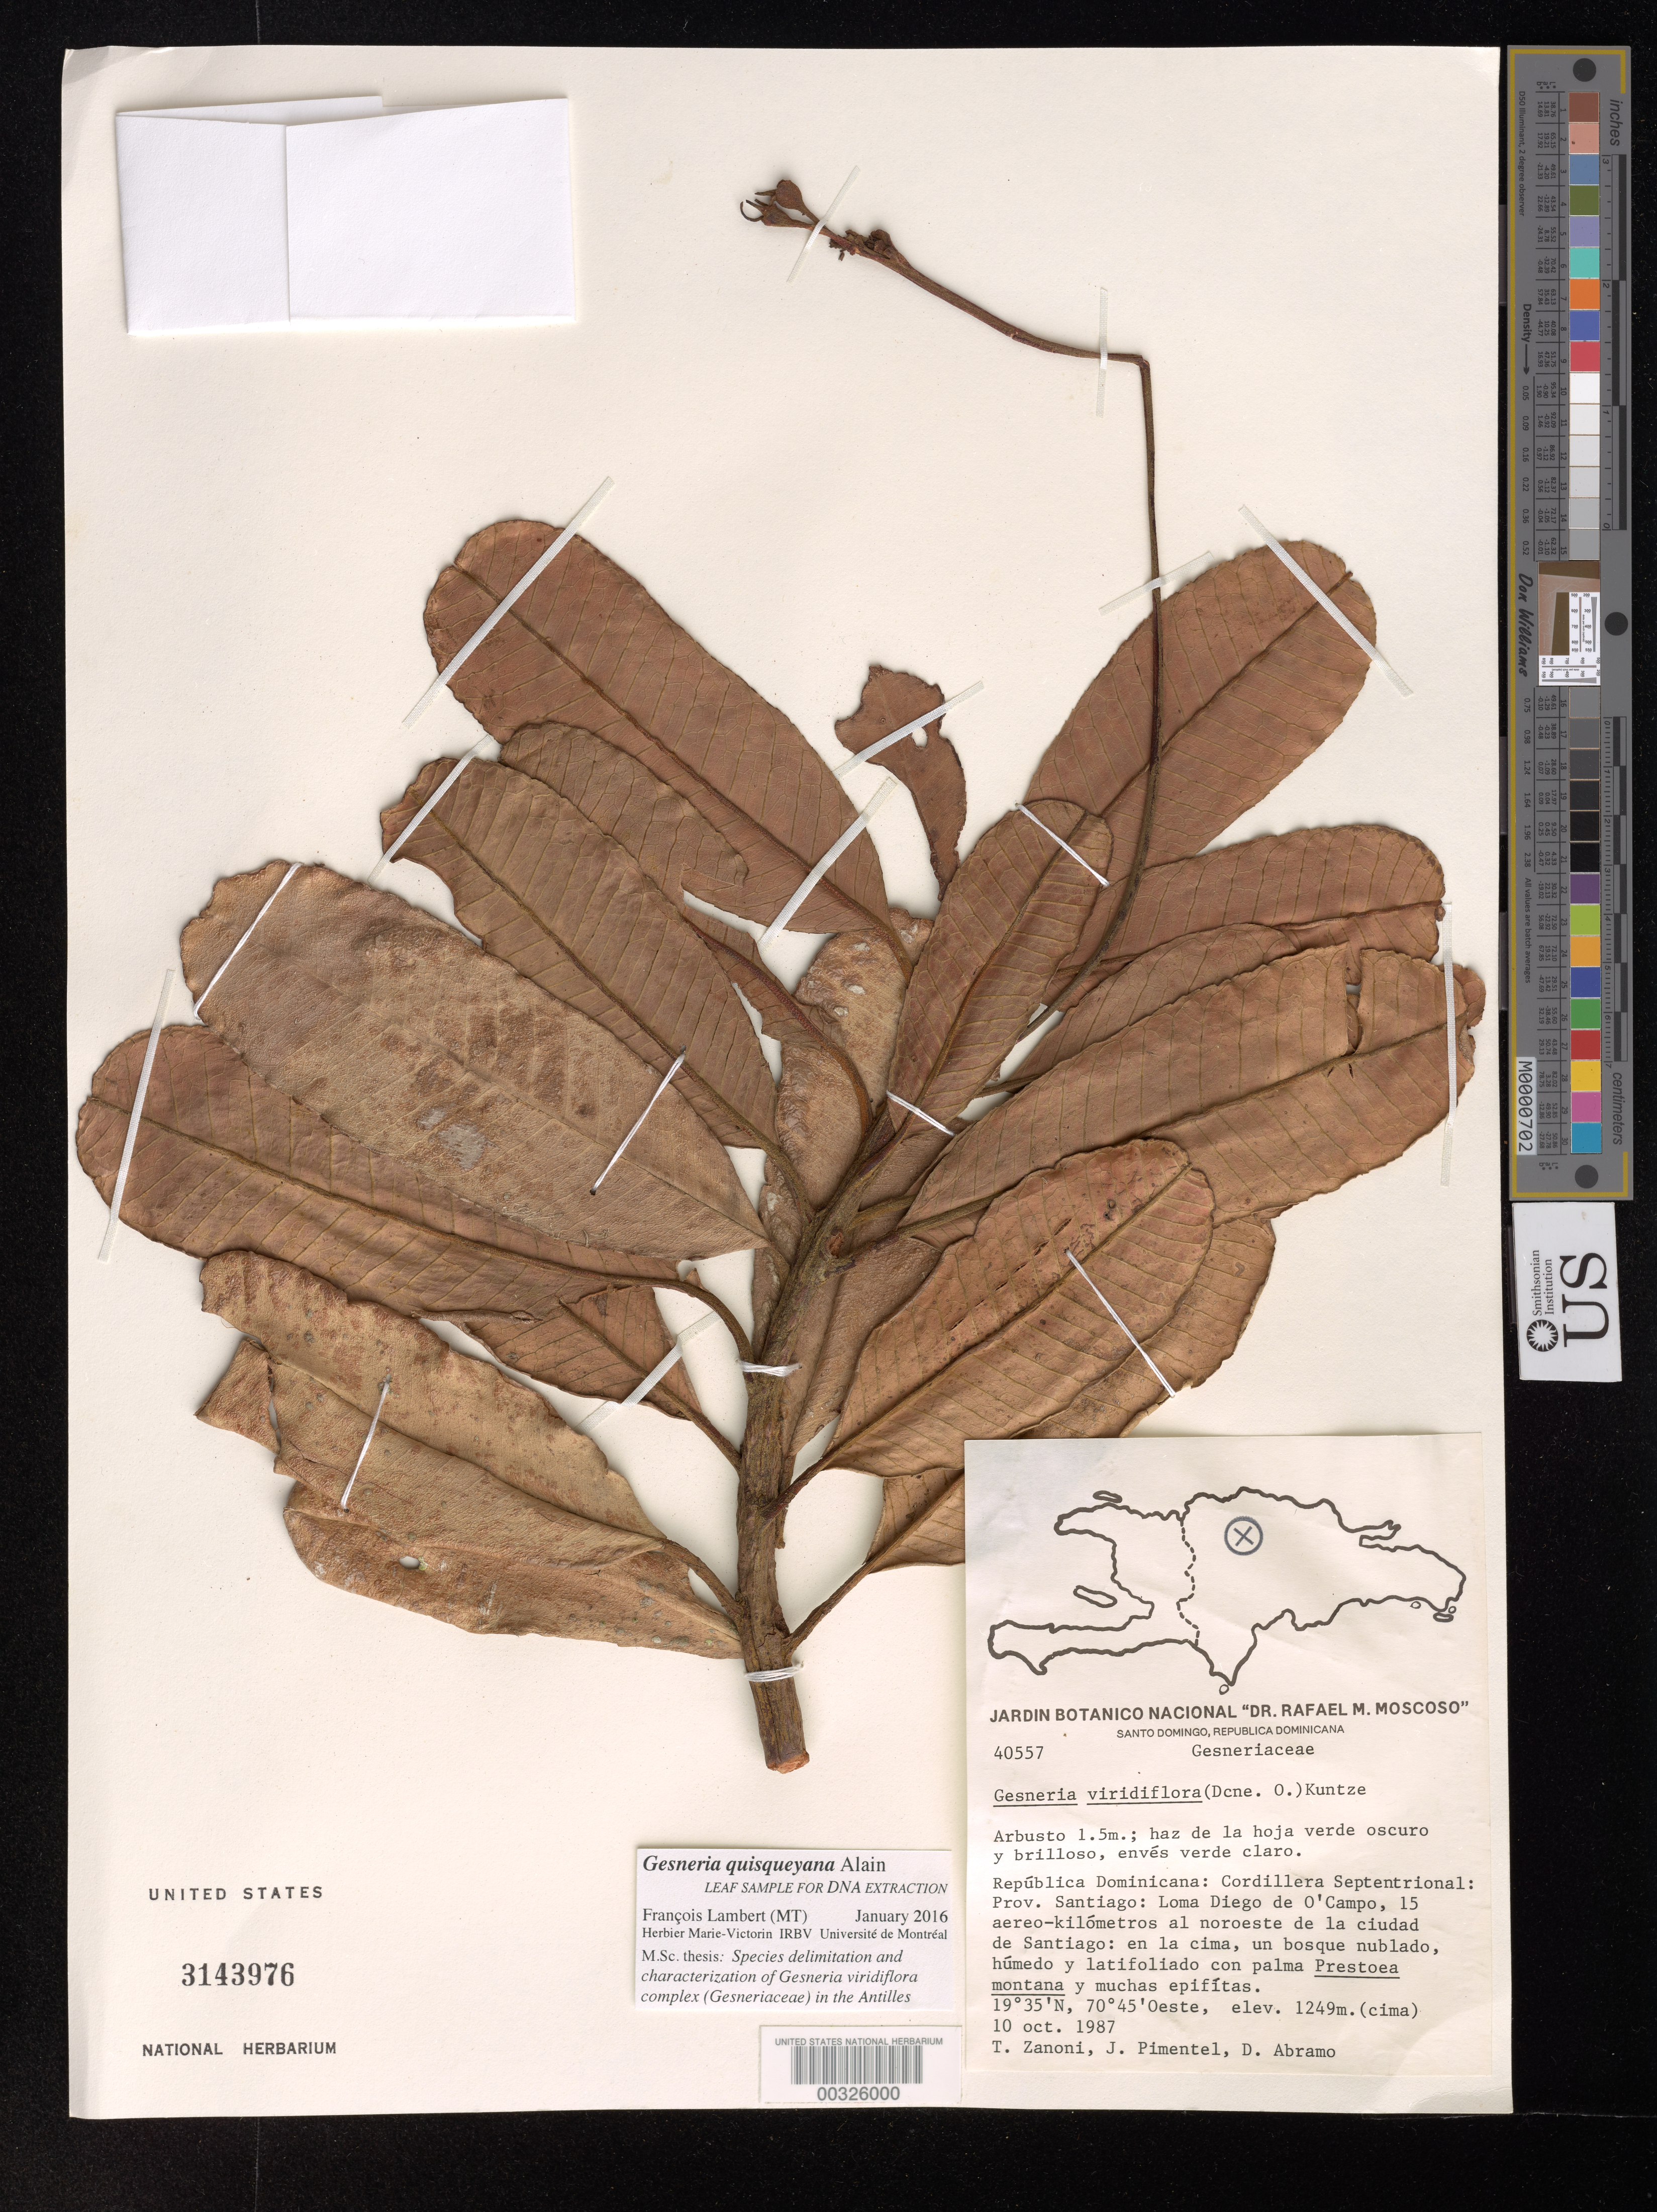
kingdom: Plantae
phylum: Tracheophyta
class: Magnoliopsida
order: Lamiales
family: Gesneriaceae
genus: Gesneria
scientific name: Gesneria quisqueyana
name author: Alain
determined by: Lambert, Francois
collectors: T. A. Zanoni, J. Pimentel & D. Abramo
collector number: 40557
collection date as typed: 10 Oct 1987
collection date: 1987-10-10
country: Dominican Republic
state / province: Santiago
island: Hispaniola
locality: Cordillera Septentrional, Loma Diego de O'Campo, 15 air-km NW of Santiago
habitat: On the summit, in cloud forest, ...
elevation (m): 1249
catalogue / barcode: US 3143976